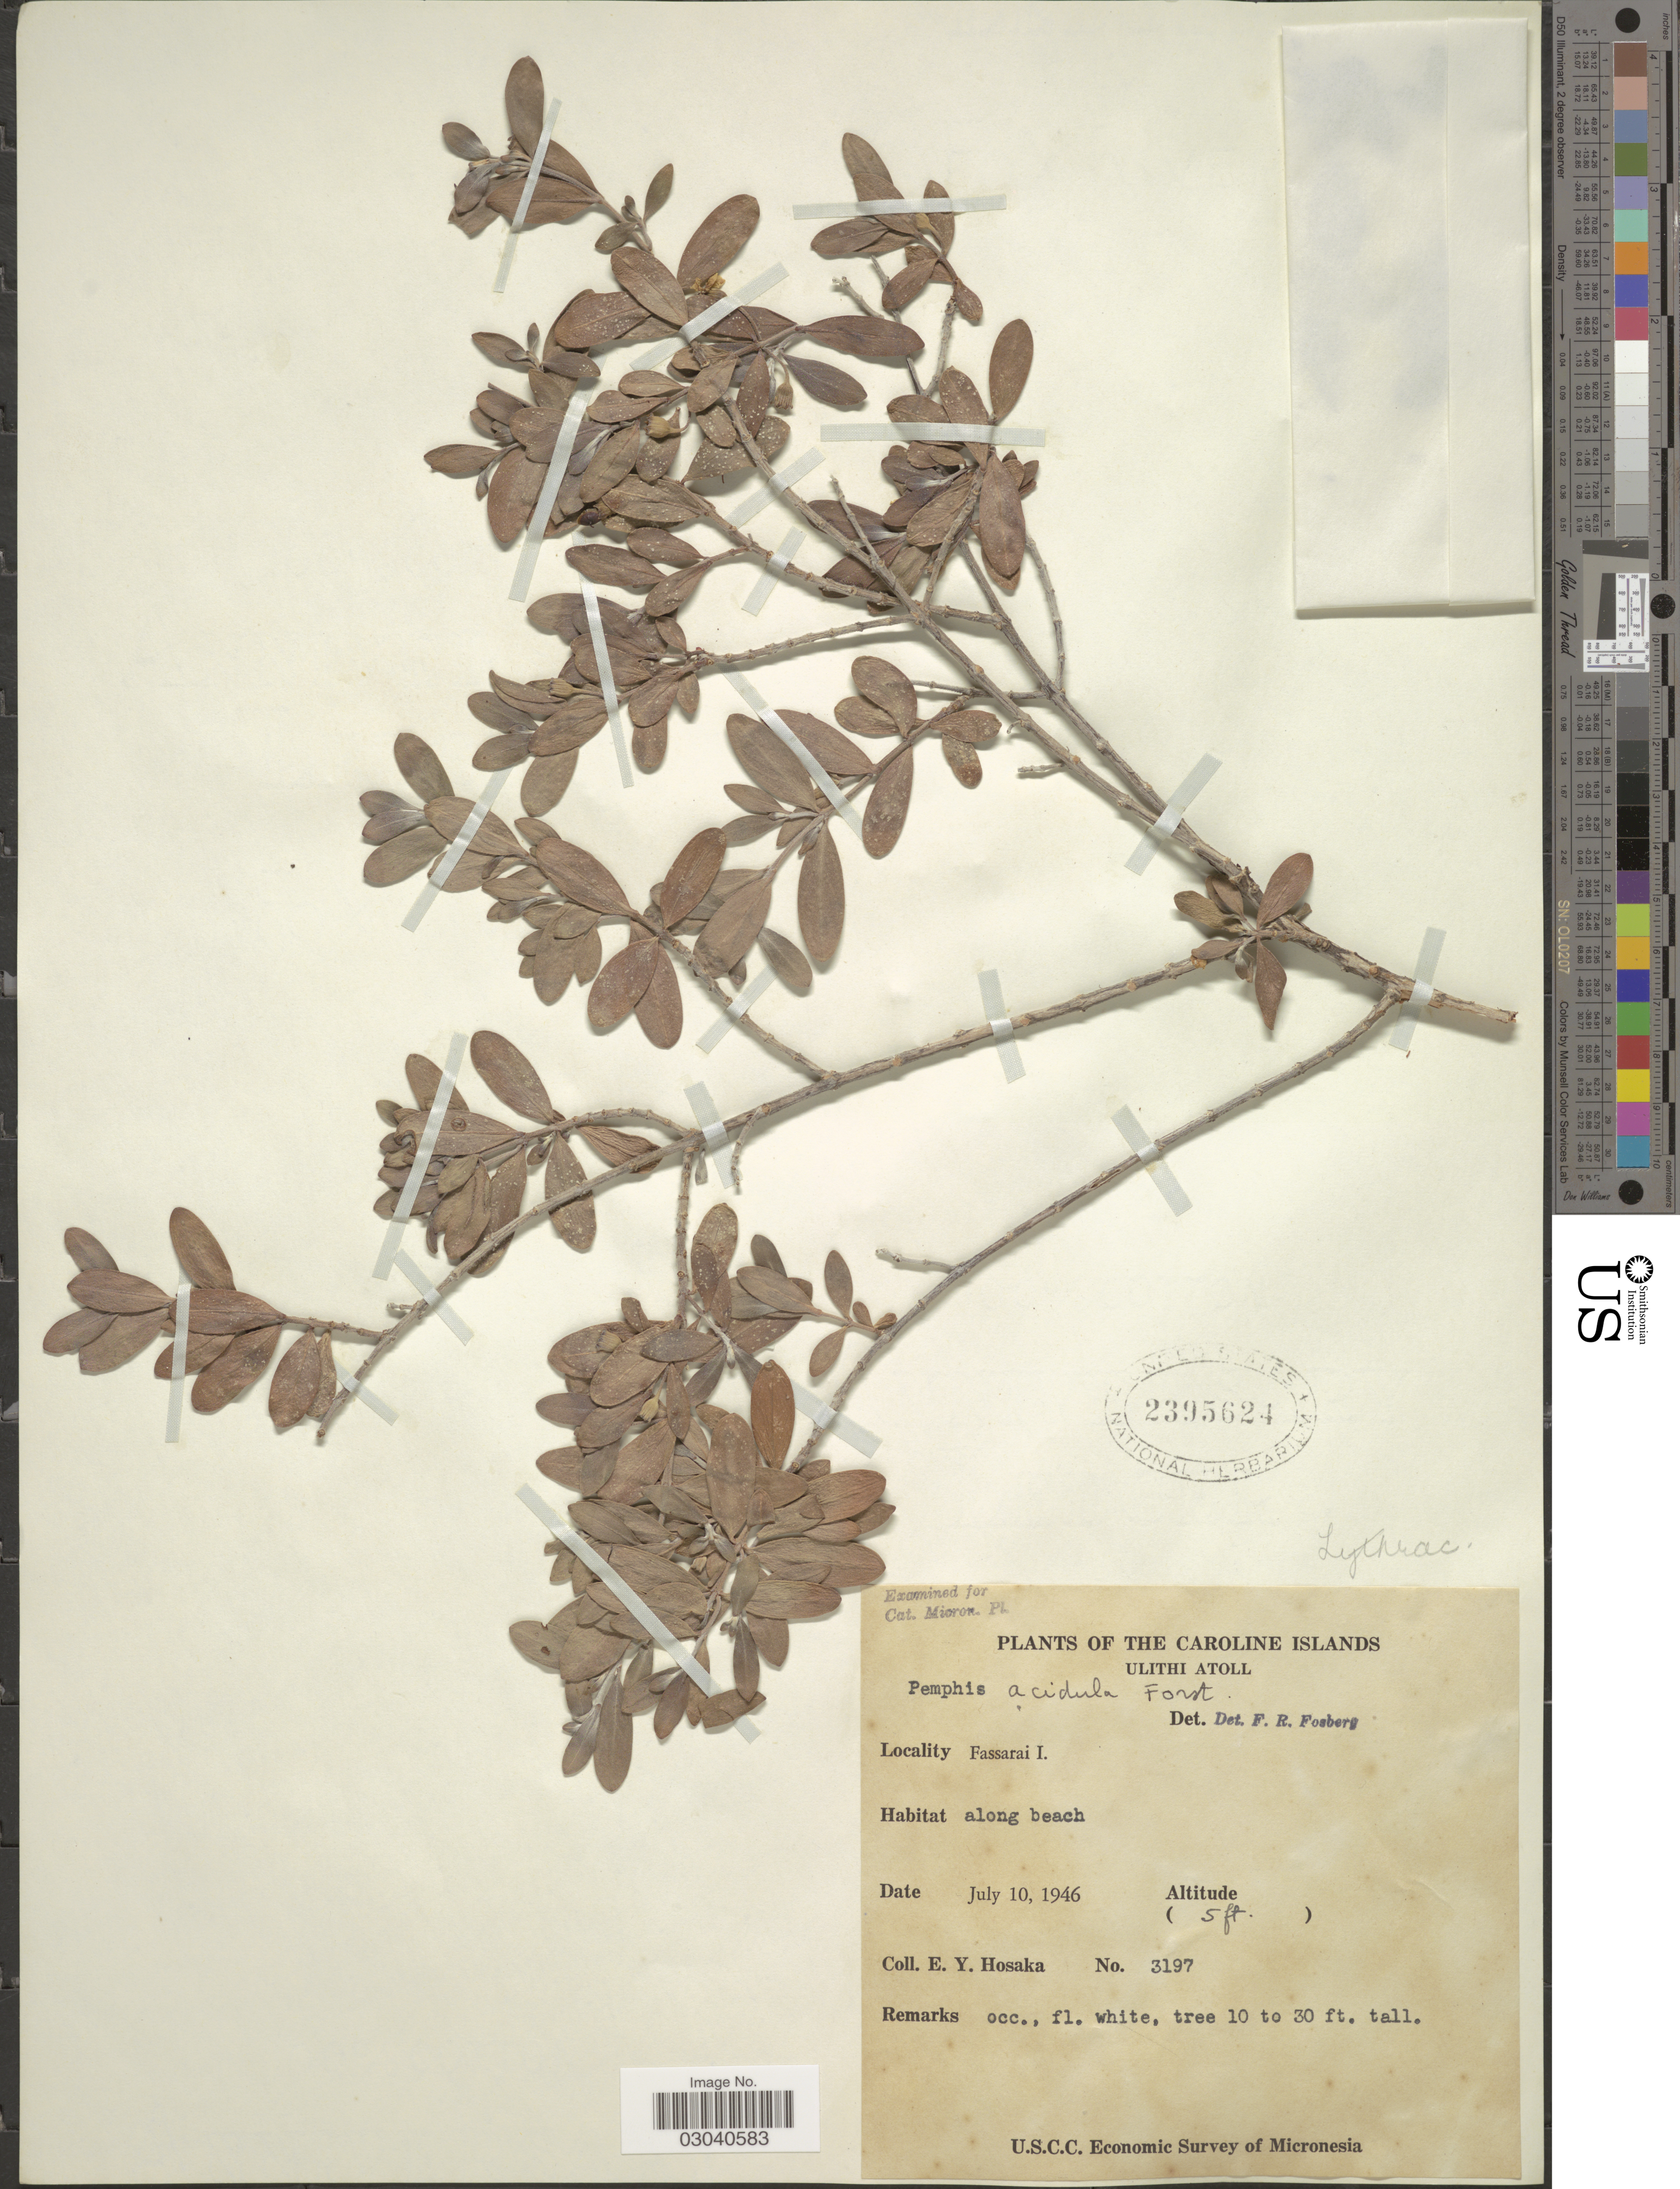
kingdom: Plantae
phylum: Tracheophyta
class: Magnoliopsida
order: Myrtales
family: Lythraceae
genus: Pemphis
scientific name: Pemphis acidula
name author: J.R. Forst. & G. Forst.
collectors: E. Y. Hosaka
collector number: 3197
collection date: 1946-07-10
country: Micronesia, Federated States of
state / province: Yap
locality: The Caroline Islands. Ulithi Atoll. Fassarai I.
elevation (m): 2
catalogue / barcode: US 2395624